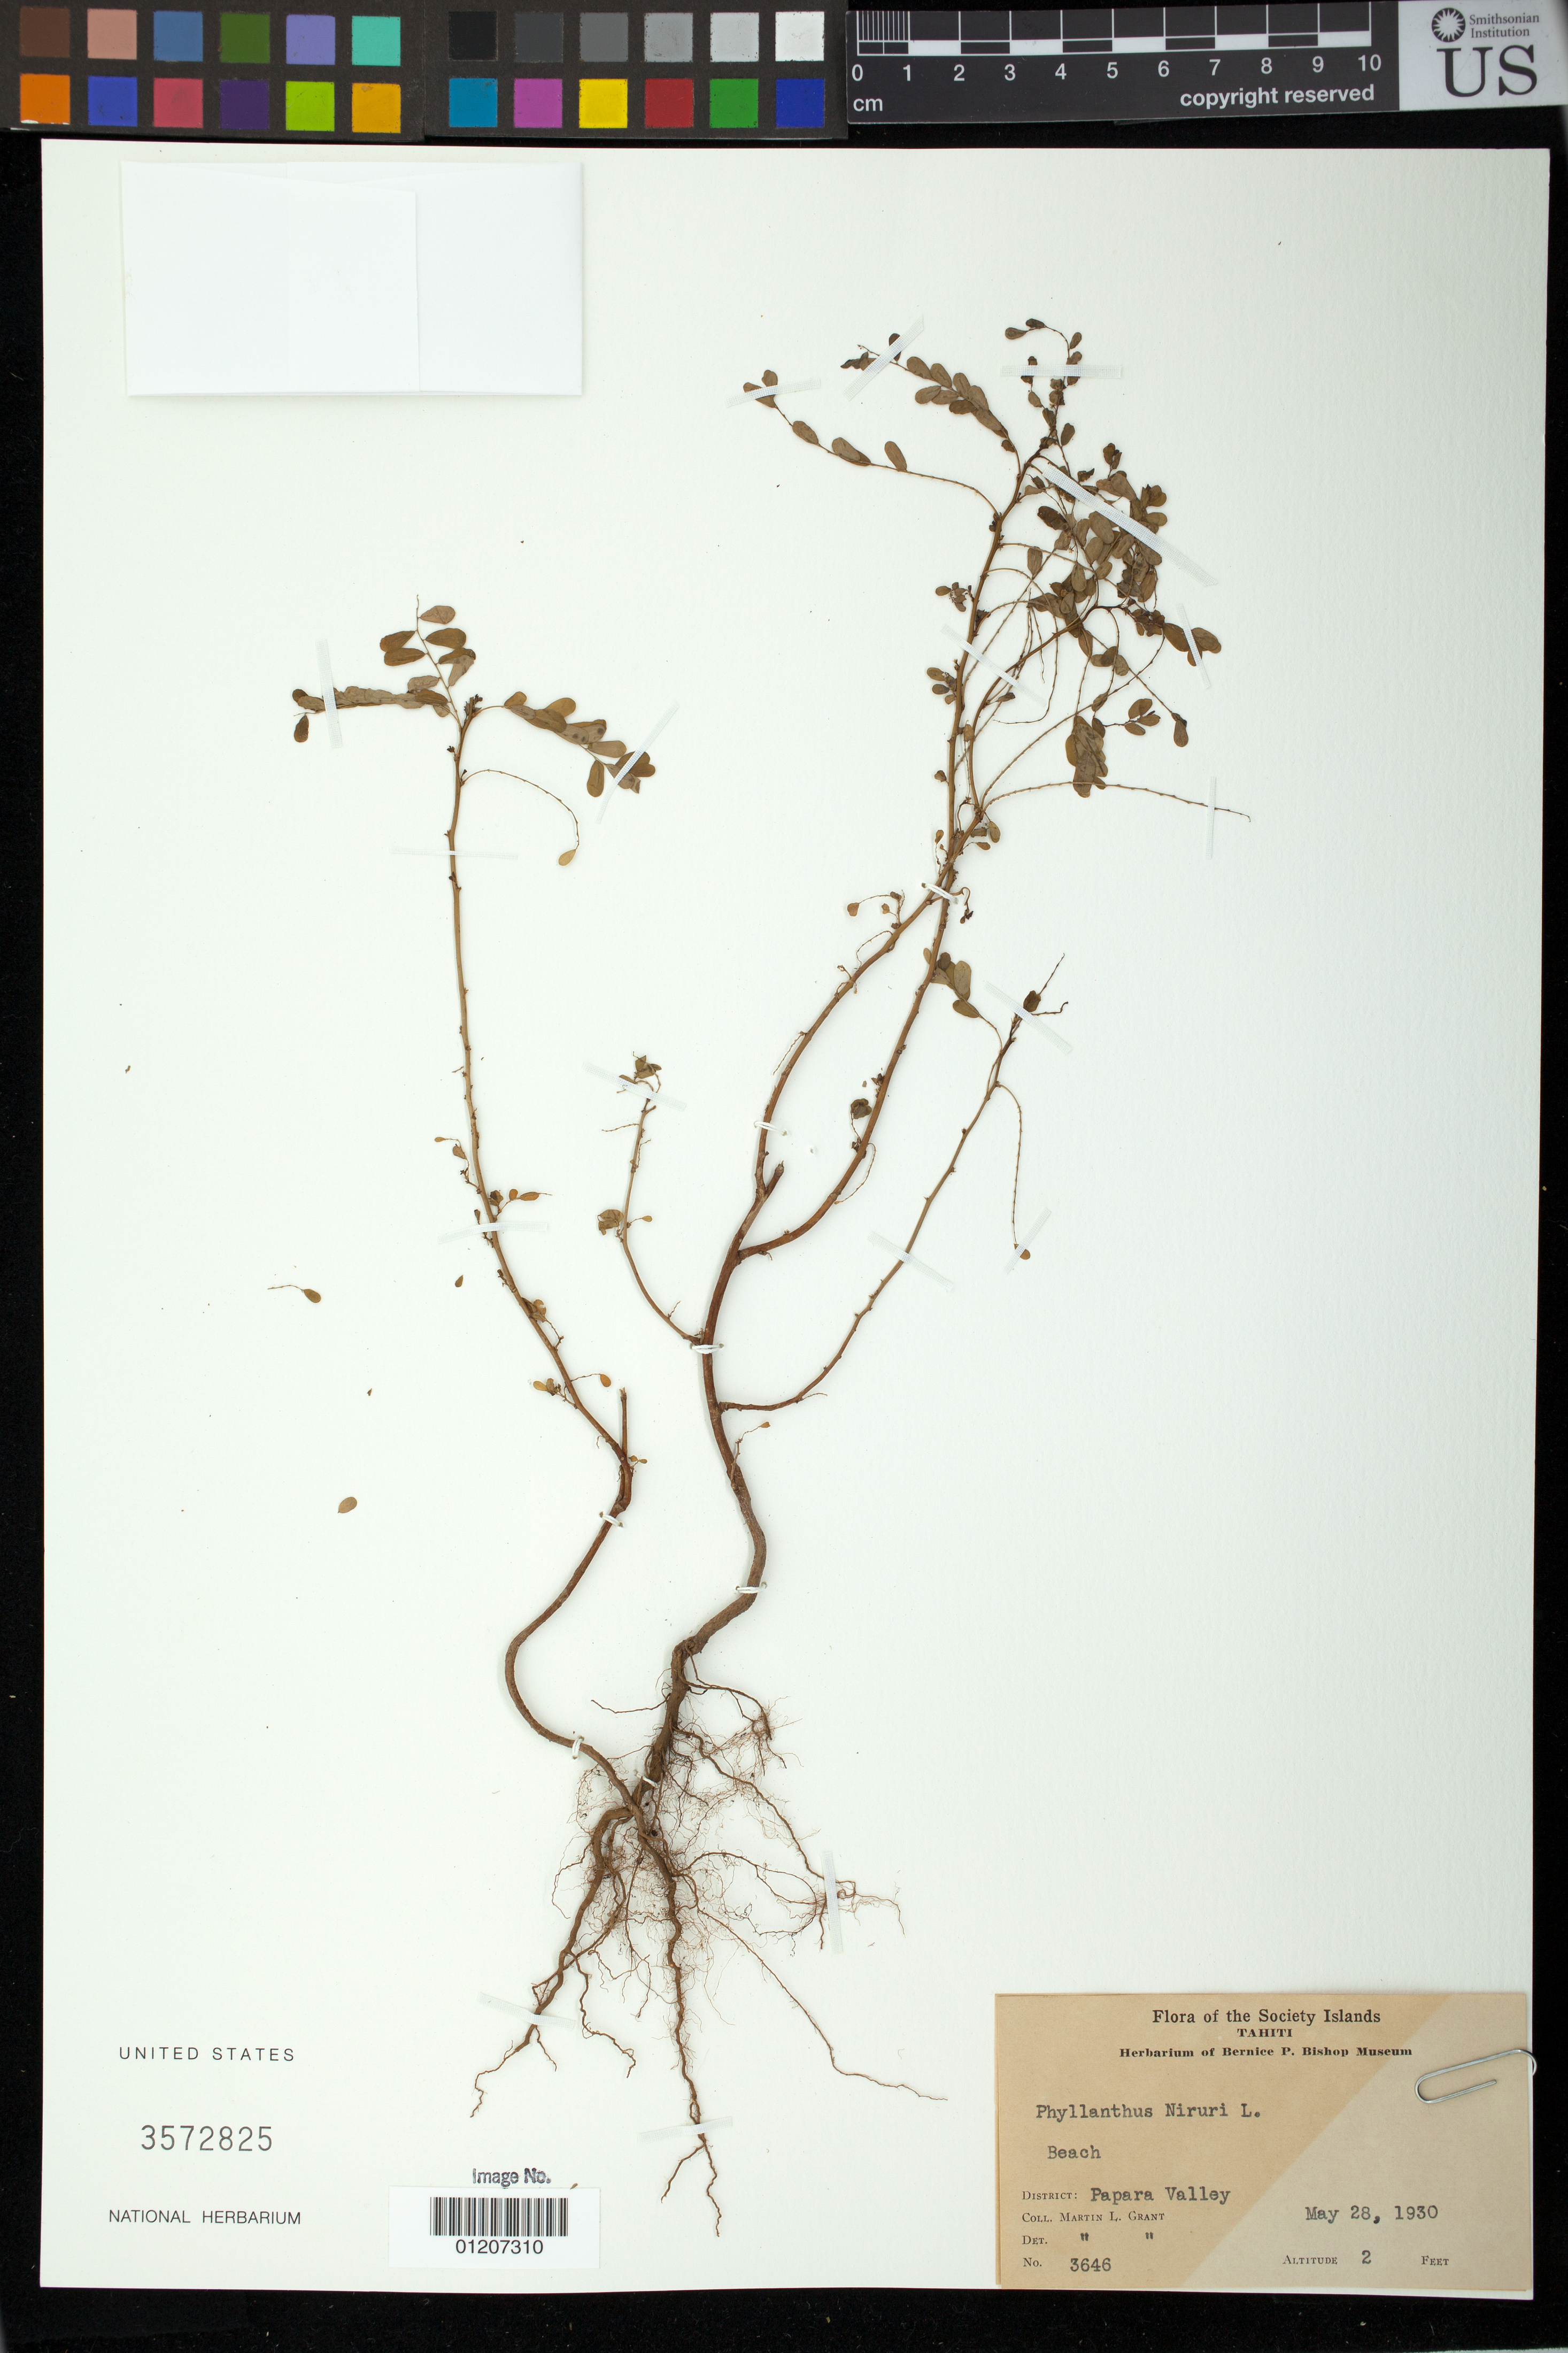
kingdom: Plantae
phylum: Tracheophyta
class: Magnoliopsida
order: Malpighiales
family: Phyllanthaceae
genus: Phyllanthus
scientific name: Phyllanthus niruri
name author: L.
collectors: M. L. Grant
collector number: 3646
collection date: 1930-05-28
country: French Polynesia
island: Tahiti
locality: Papara Valley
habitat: Beach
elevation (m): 1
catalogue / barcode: US 3572825